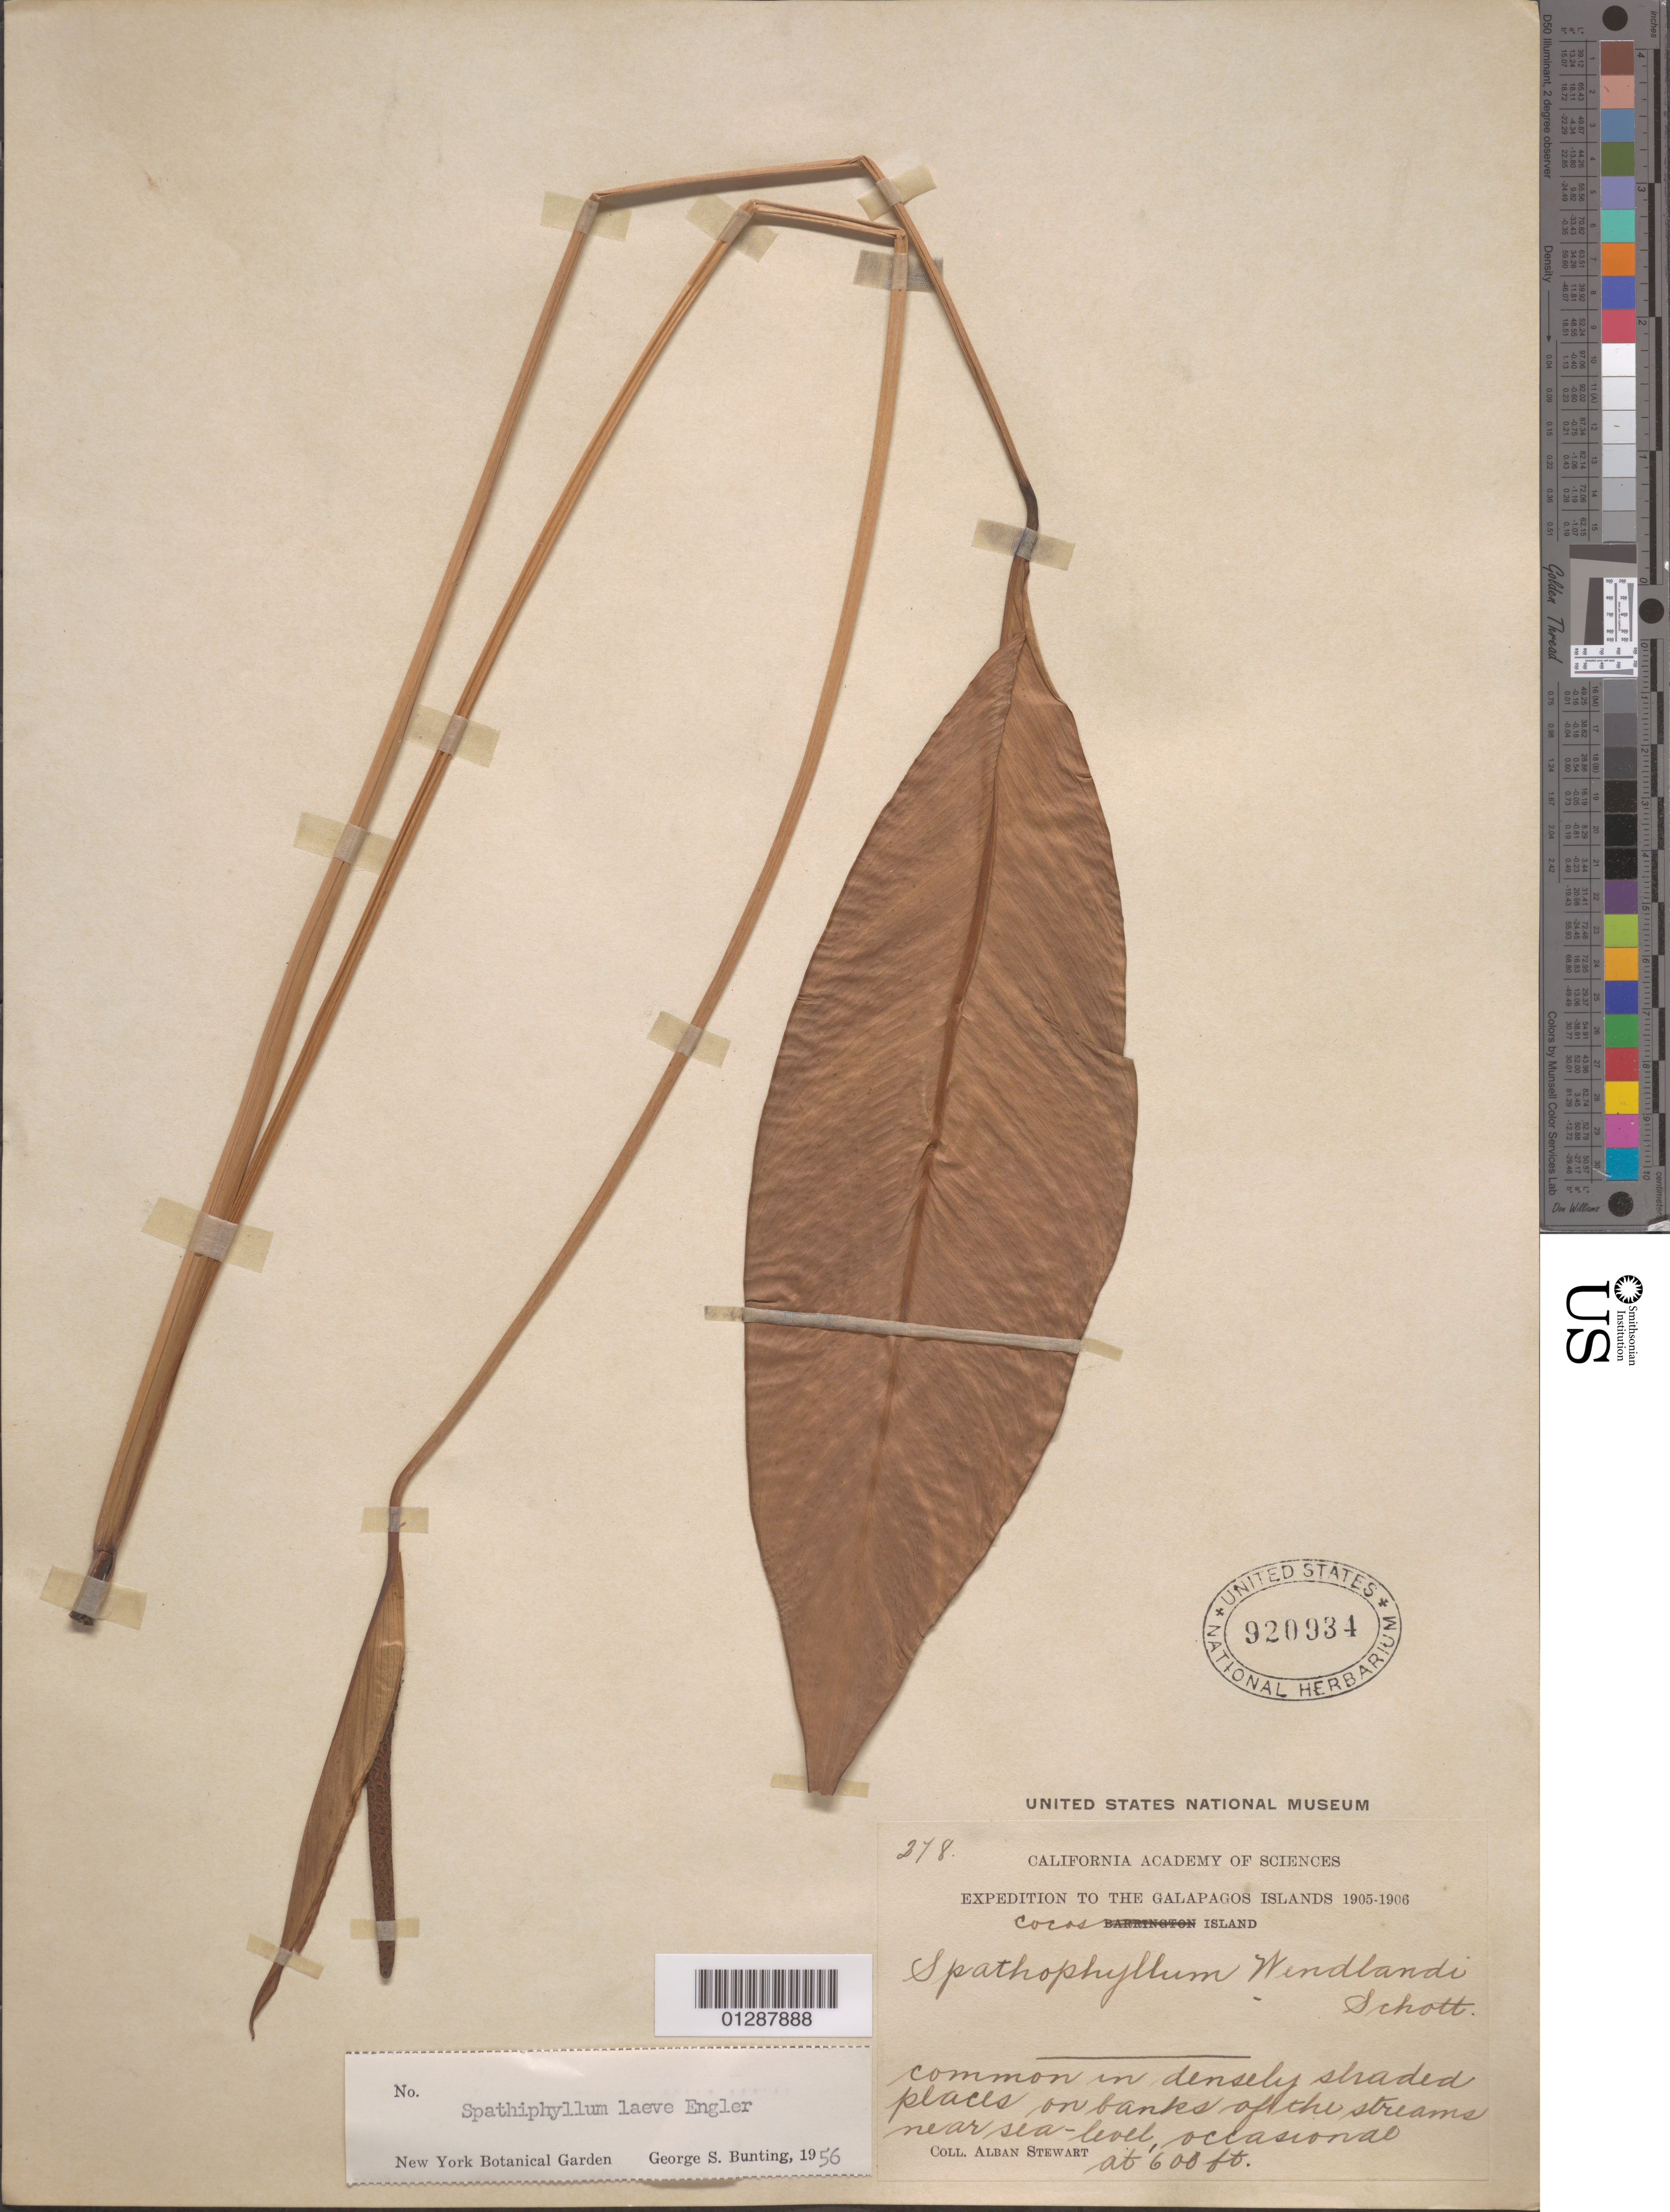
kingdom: Plantae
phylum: Tracheophyta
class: Liliopsida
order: Alismatales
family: Araceae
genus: Spathiphyllum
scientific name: Spathiphyllum laeve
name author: Engl.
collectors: A. Stewart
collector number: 278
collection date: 1905/1906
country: Ecuador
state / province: Colón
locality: The Galapagos Islands. Cocos Island.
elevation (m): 183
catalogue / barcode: US 920934